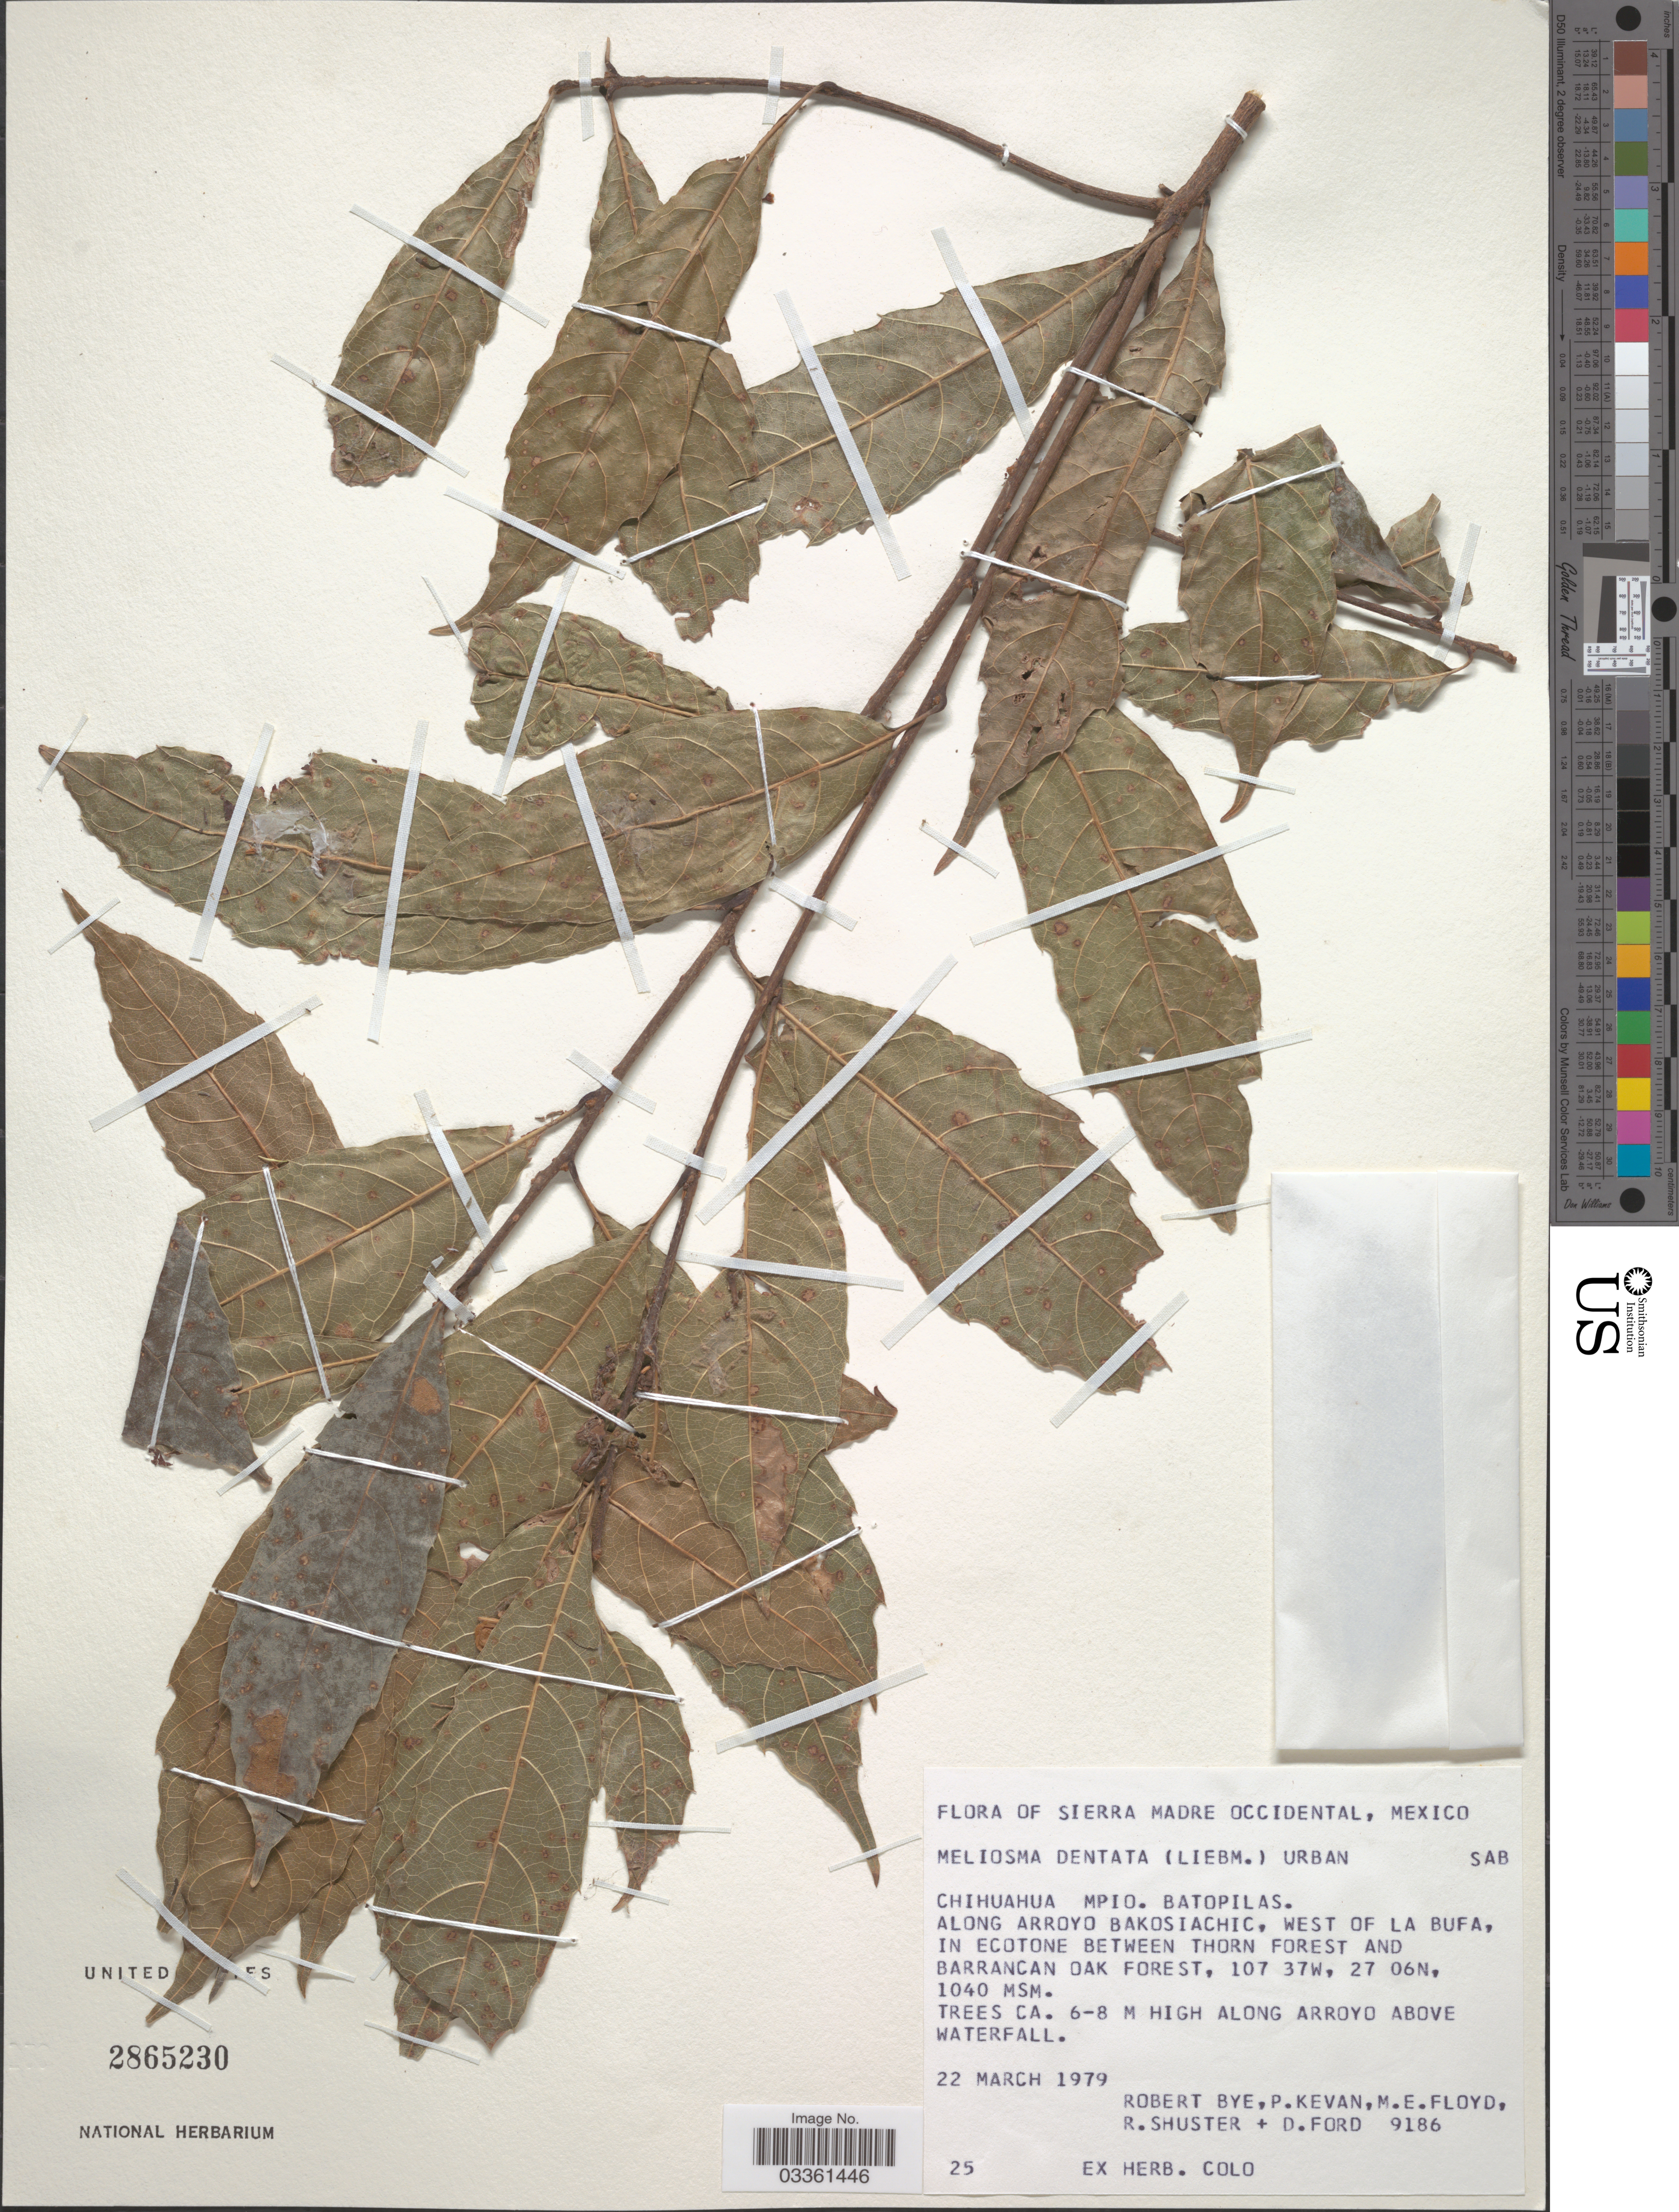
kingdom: Plantae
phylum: Tracheophyta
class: Magnoliopsida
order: Proteales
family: Sabiaceae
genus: Meliosma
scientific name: Meliosma dentata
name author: (Liebm.) Urb.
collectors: R. A. Bye, Kevan, P., Floyd, M. E., Shuster, R. & D. Ford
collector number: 9186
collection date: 1979-03-22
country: Mexico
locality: Sierra Madre Occidental. Chihuahua Mpio. Batopilas. Along Arroyo Bakosiachic, west of La Bufa, in Ecotone between Thorn Forest and Barrancan oak forest.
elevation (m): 1040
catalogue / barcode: US 2865230